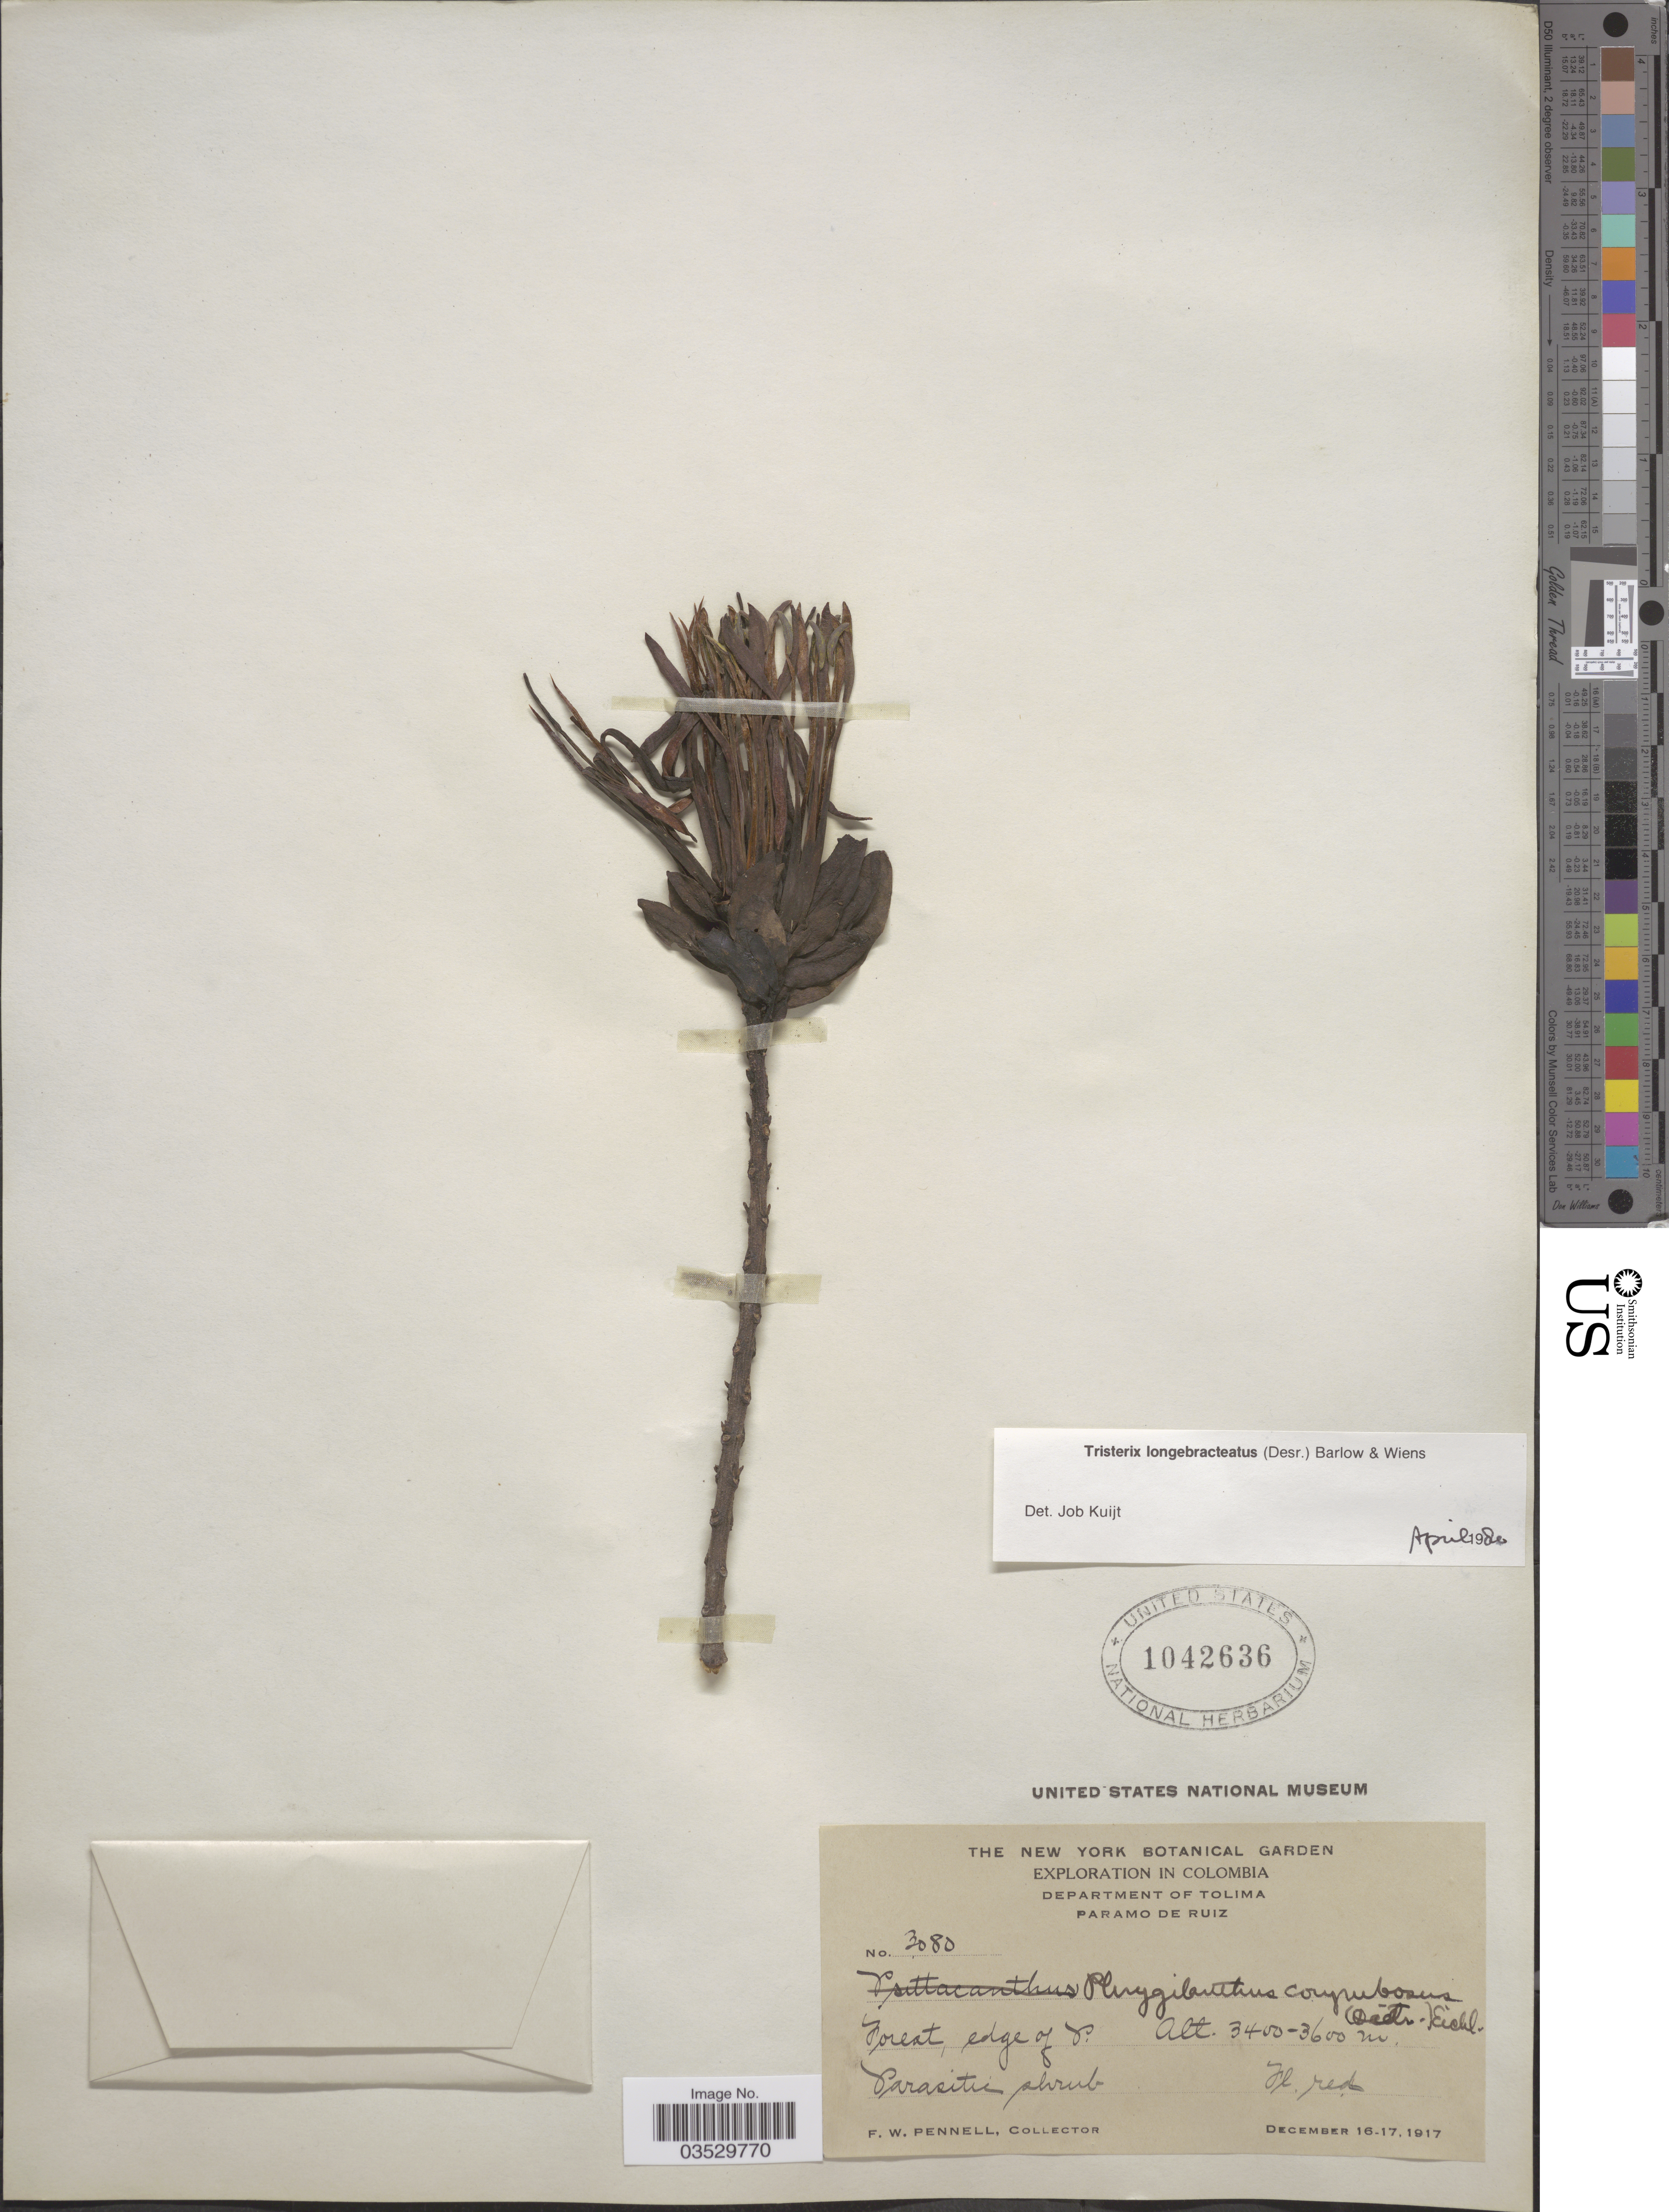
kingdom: Plantae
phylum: Tracheophyta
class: Magnoliopsida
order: Santalales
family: Loranthaceae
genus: Tristerix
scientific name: Tristerix longebracteatus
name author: (Desr.) Bart. & Wiens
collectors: F. W. Pennell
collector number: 3080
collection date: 1917-12-16/1917-12-17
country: Colombia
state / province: Tolima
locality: Department of Tolima. Paramo de Ruiz. Edge of P.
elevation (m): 3400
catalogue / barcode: US 1042636